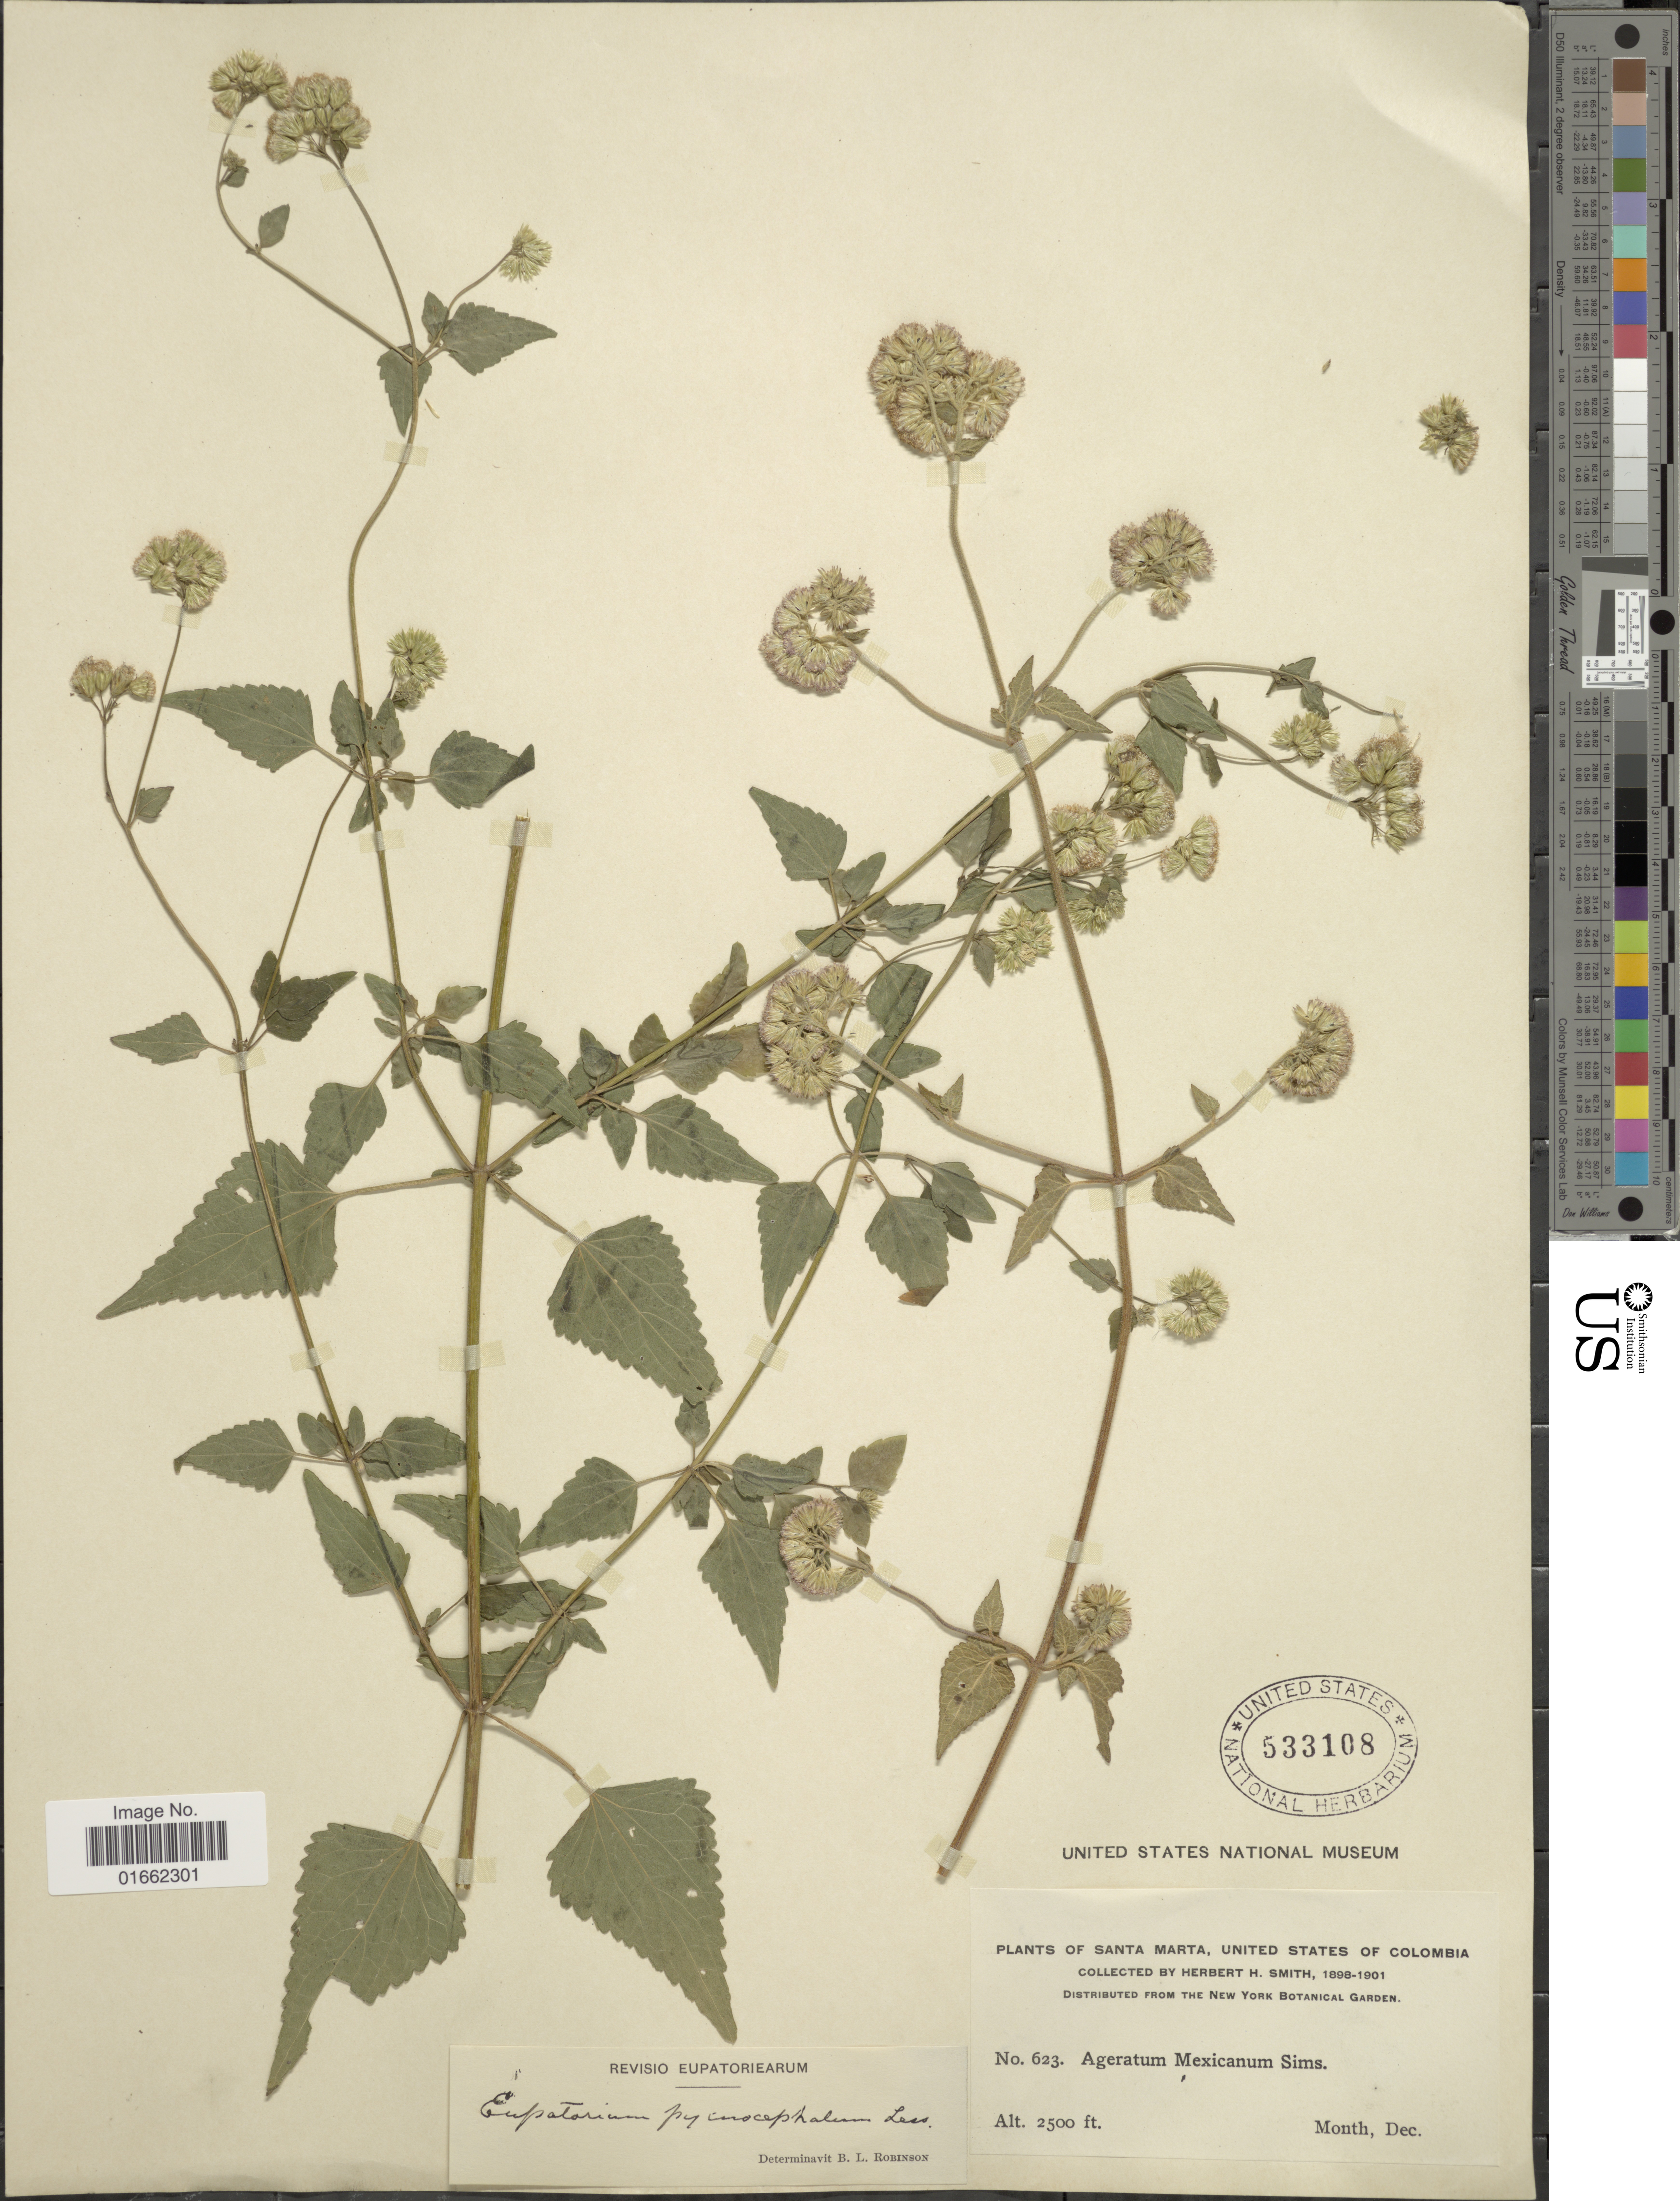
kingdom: Plantae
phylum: Tracheophyta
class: Magnoliopsida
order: Asterales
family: Asteraceae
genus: Fleischmannia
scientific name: Fleischmannia pratensis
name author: (Klatt) R.M. King & H. Rob.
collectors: Herbert H. Smith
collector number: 623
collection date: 1898-12/1901-12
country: Colombia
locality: Santa Marta, United States of Colombia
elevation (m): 762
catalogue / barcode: US 533108